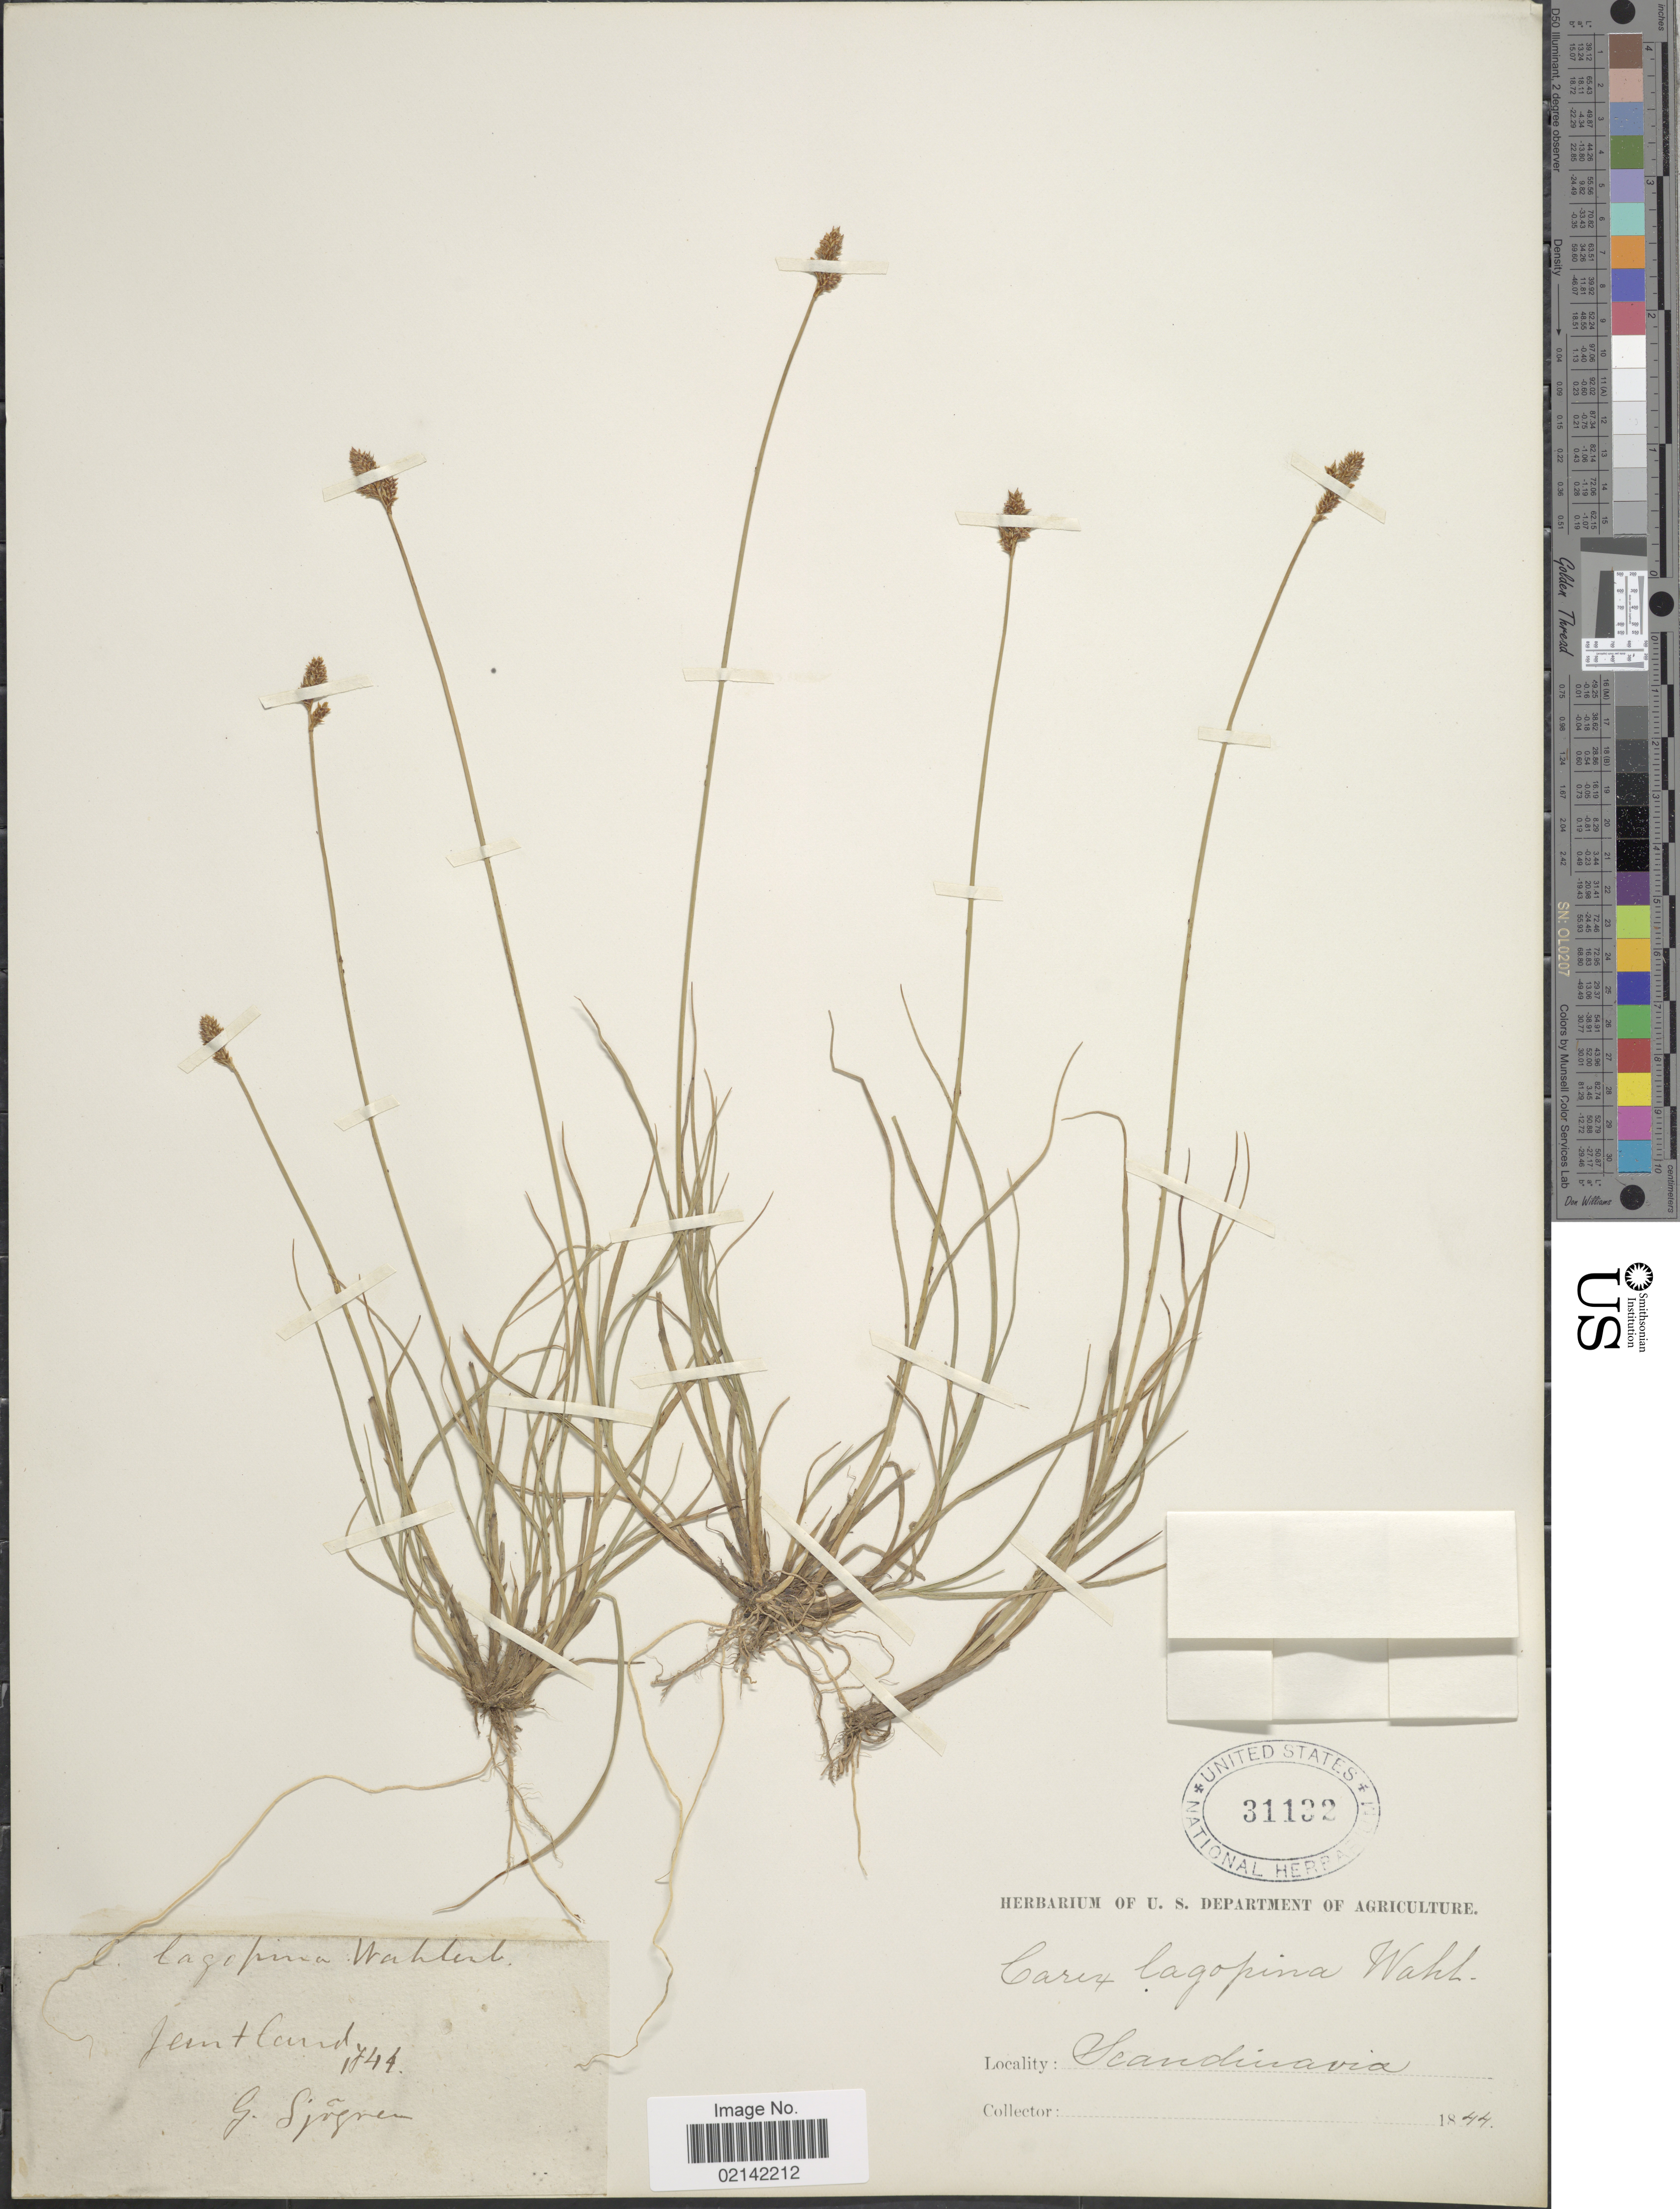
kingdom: Plantae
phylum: Tracheophyta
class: Liliopsida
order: Poales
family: Cyperaceae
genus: Carex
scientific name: Carex lachenalii subsp. lachenalii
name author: Schkuhr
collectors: G. Sjögren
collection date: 1844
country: Sweden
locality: Jemtland Scandinavia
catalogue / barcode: US 31132